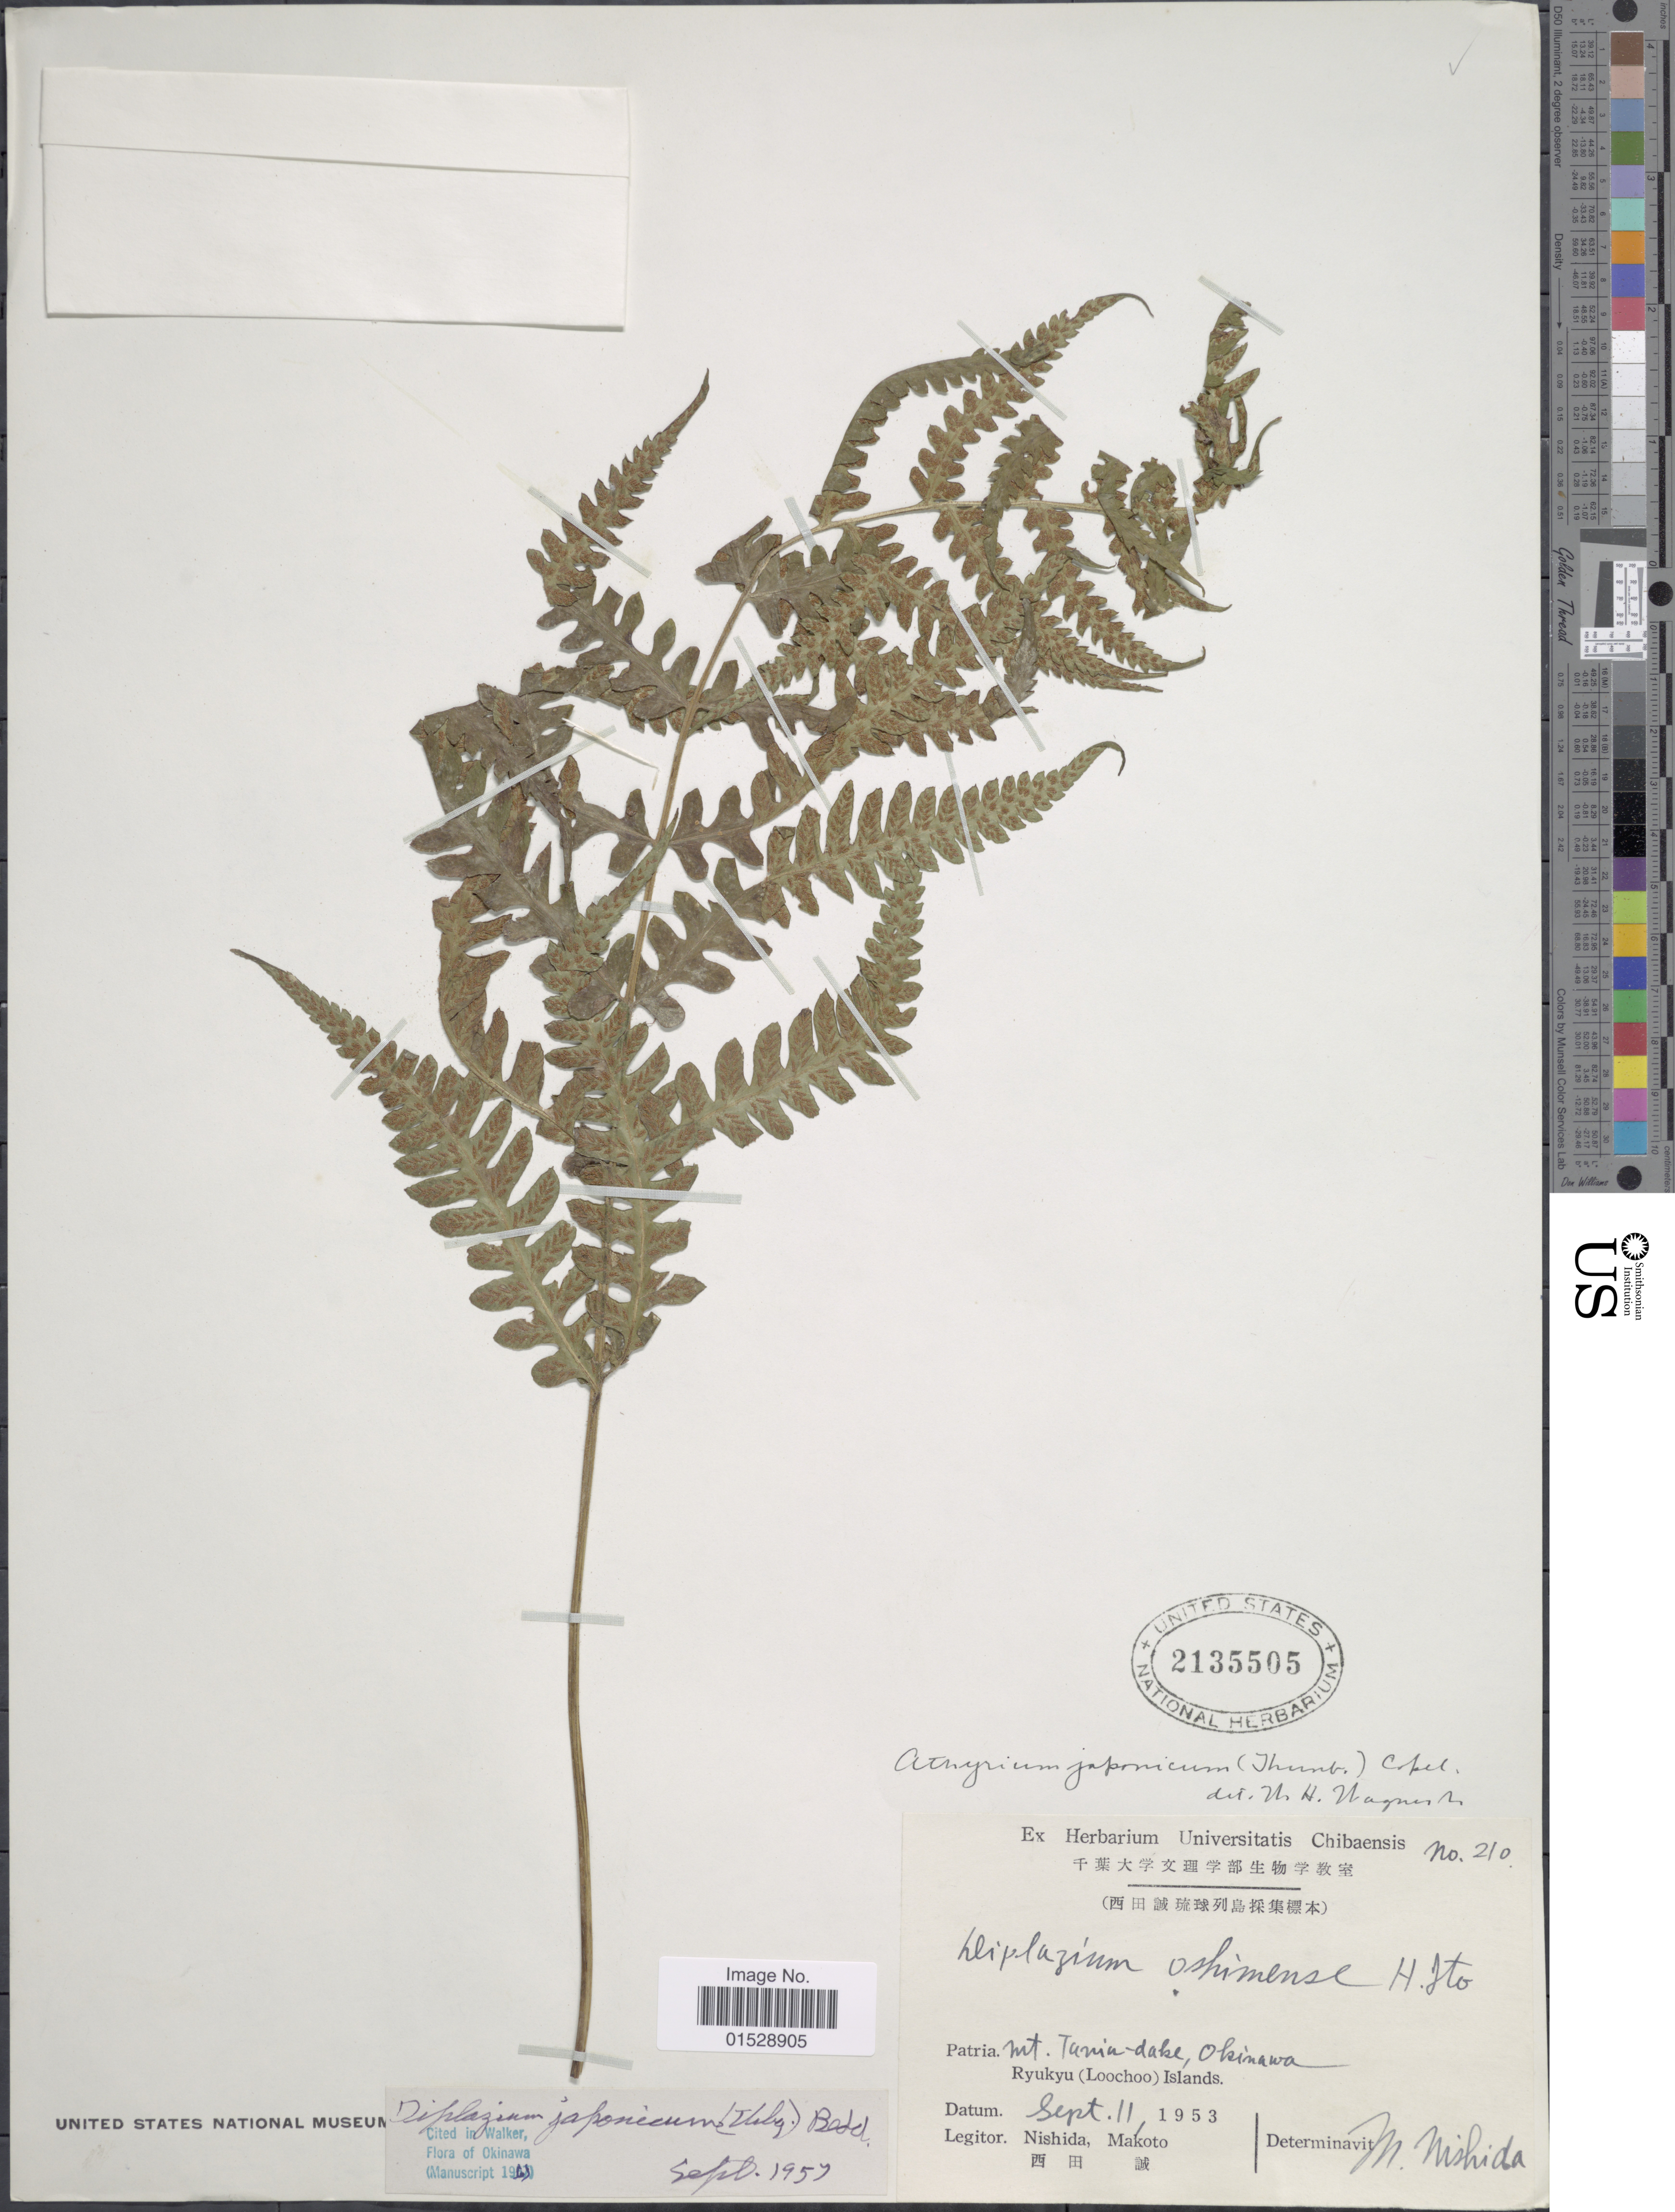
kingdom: Plantae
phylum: Tracheophyta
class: Polypodiopsida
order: Polypodiales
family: Athyriaceae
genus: Deparia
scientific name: Deparia japonica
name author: (Thunb.) M. Kato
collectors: N. Makoto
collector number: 210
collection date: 1953-09-11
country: Japan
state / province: Okinawa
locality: Mt. Tanin-dake, Okinawa, Ryukyu (Loochoo) Islands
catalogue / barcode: US 2135505